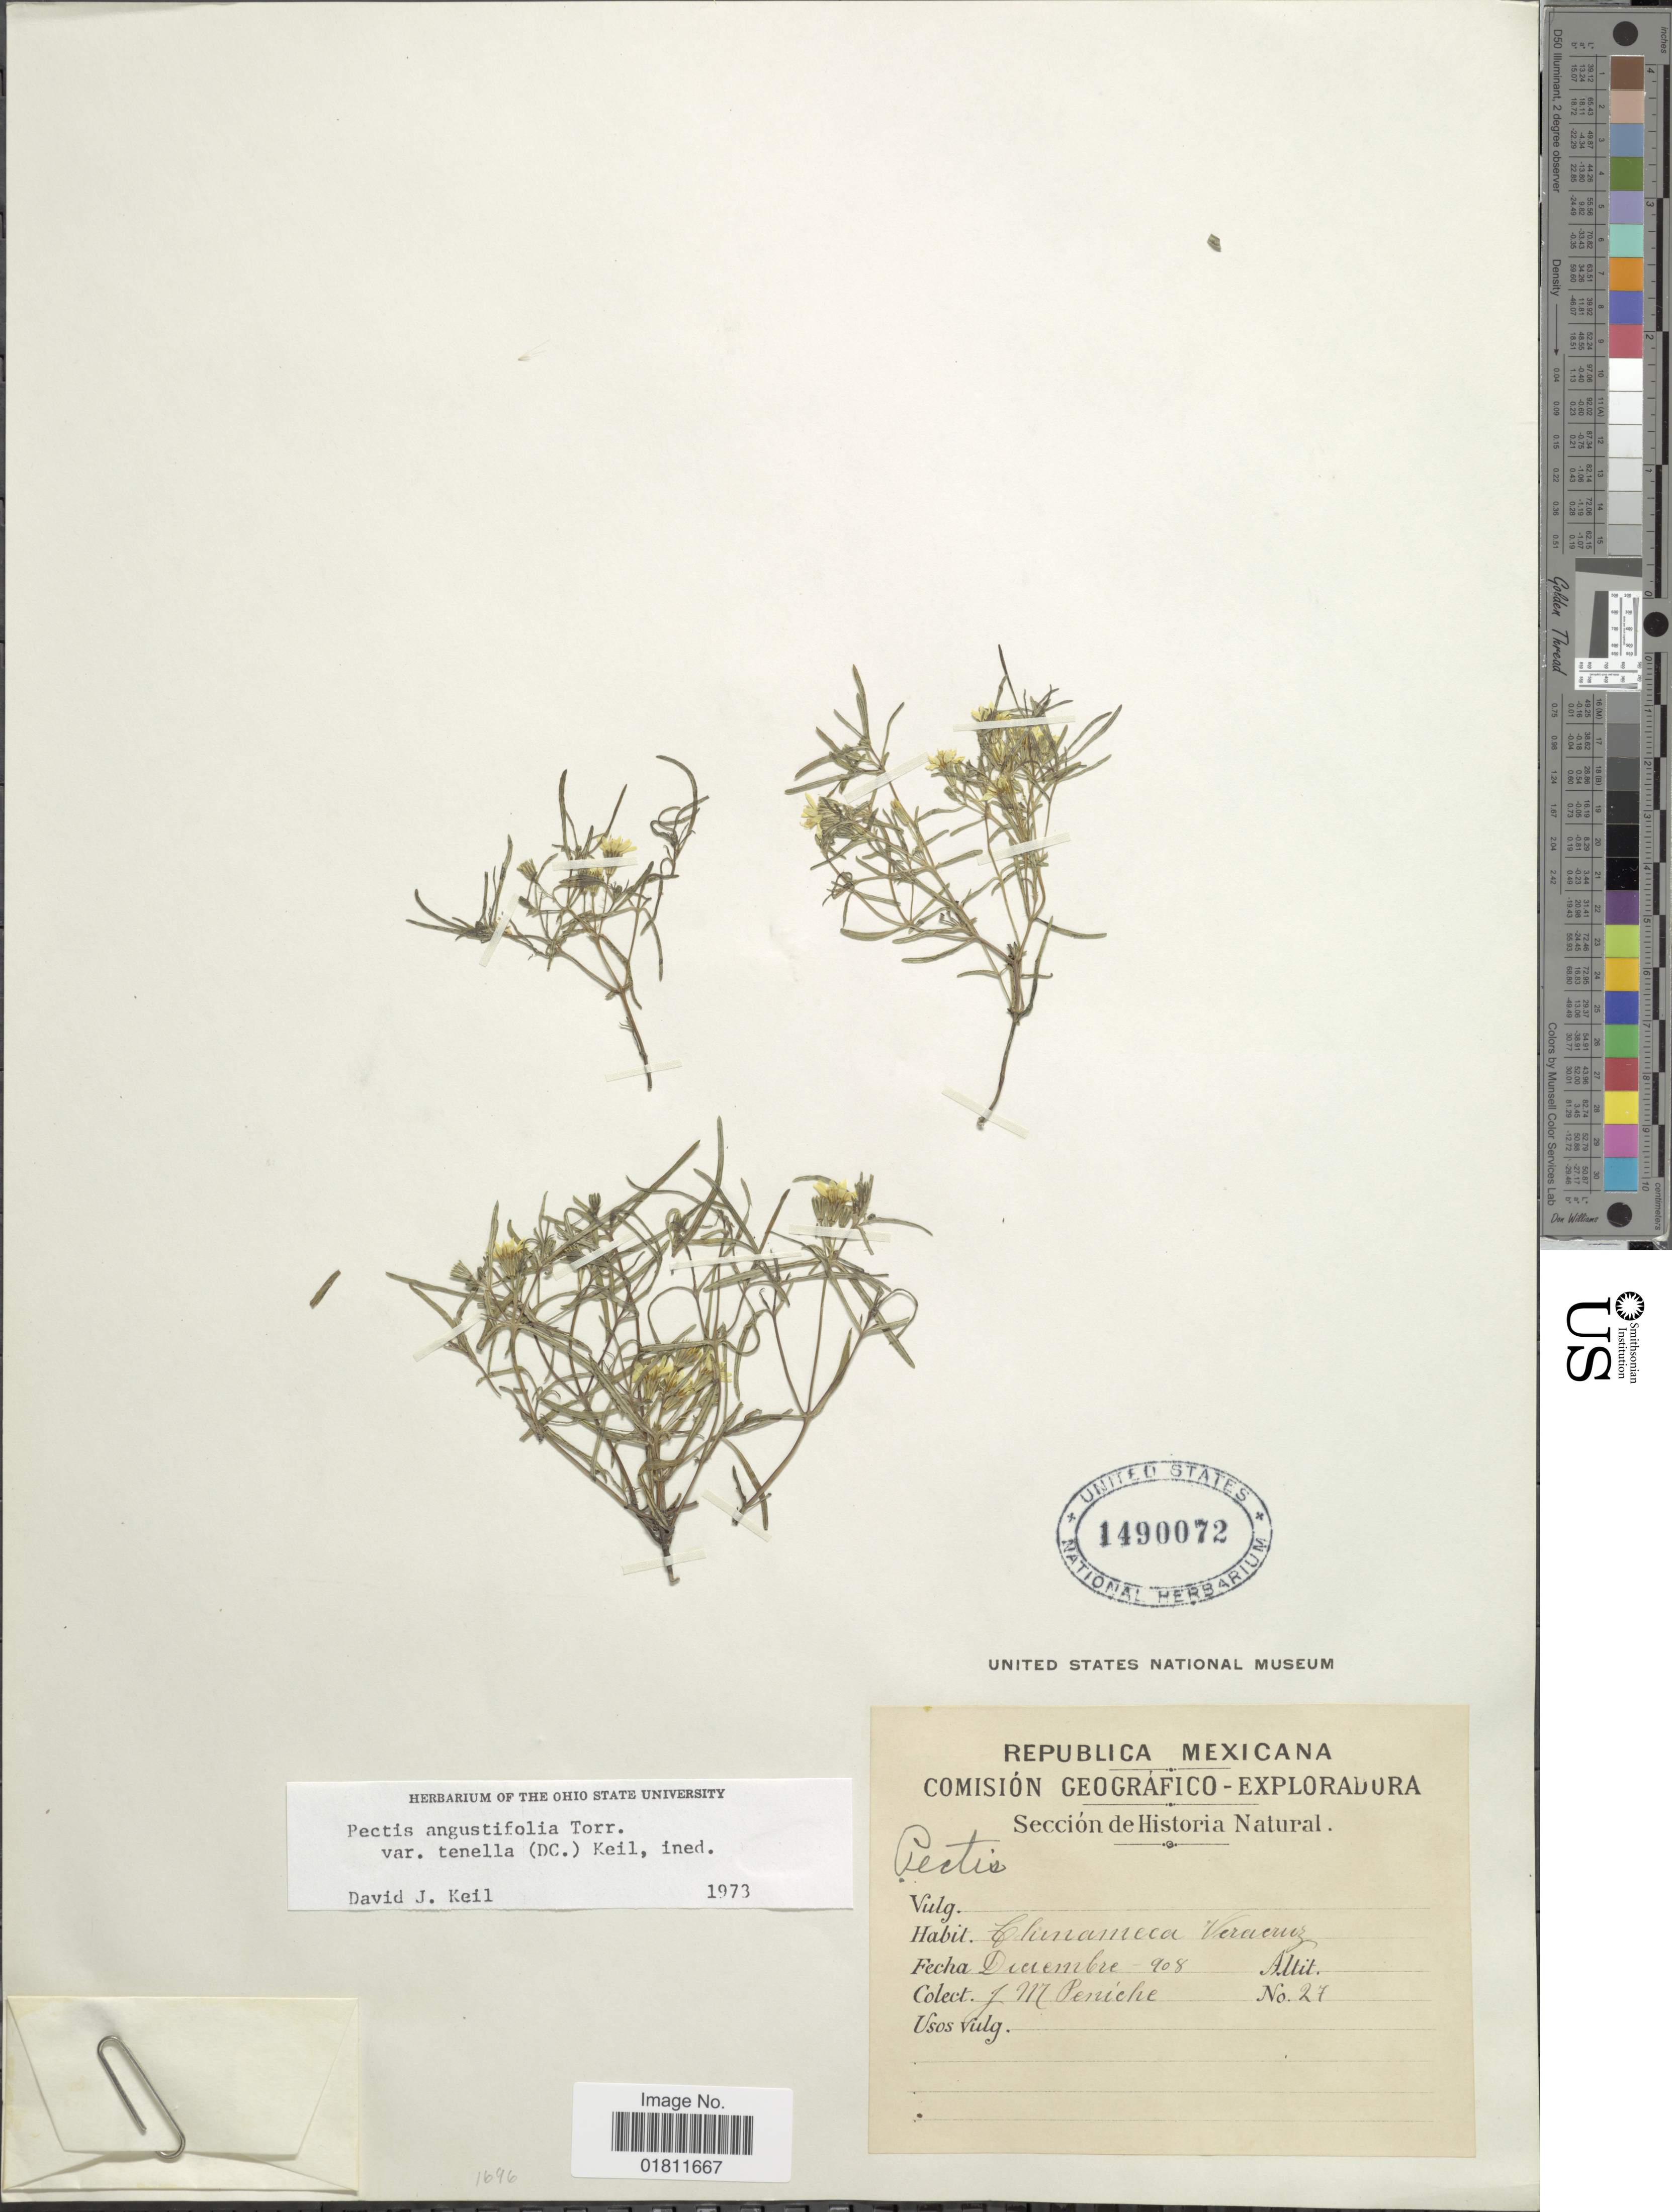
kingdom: Plantae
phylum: Tracheophyta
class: Magnoliopsida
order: Asterales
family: Asteraceae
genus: Pectis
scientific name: Pectis angustifolia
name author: Torr.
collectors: J. Peniche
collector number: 27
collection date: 1908-12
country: Mexico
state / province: Veracruz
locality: Chinameca, Veracruz.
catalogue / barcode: US 1490072